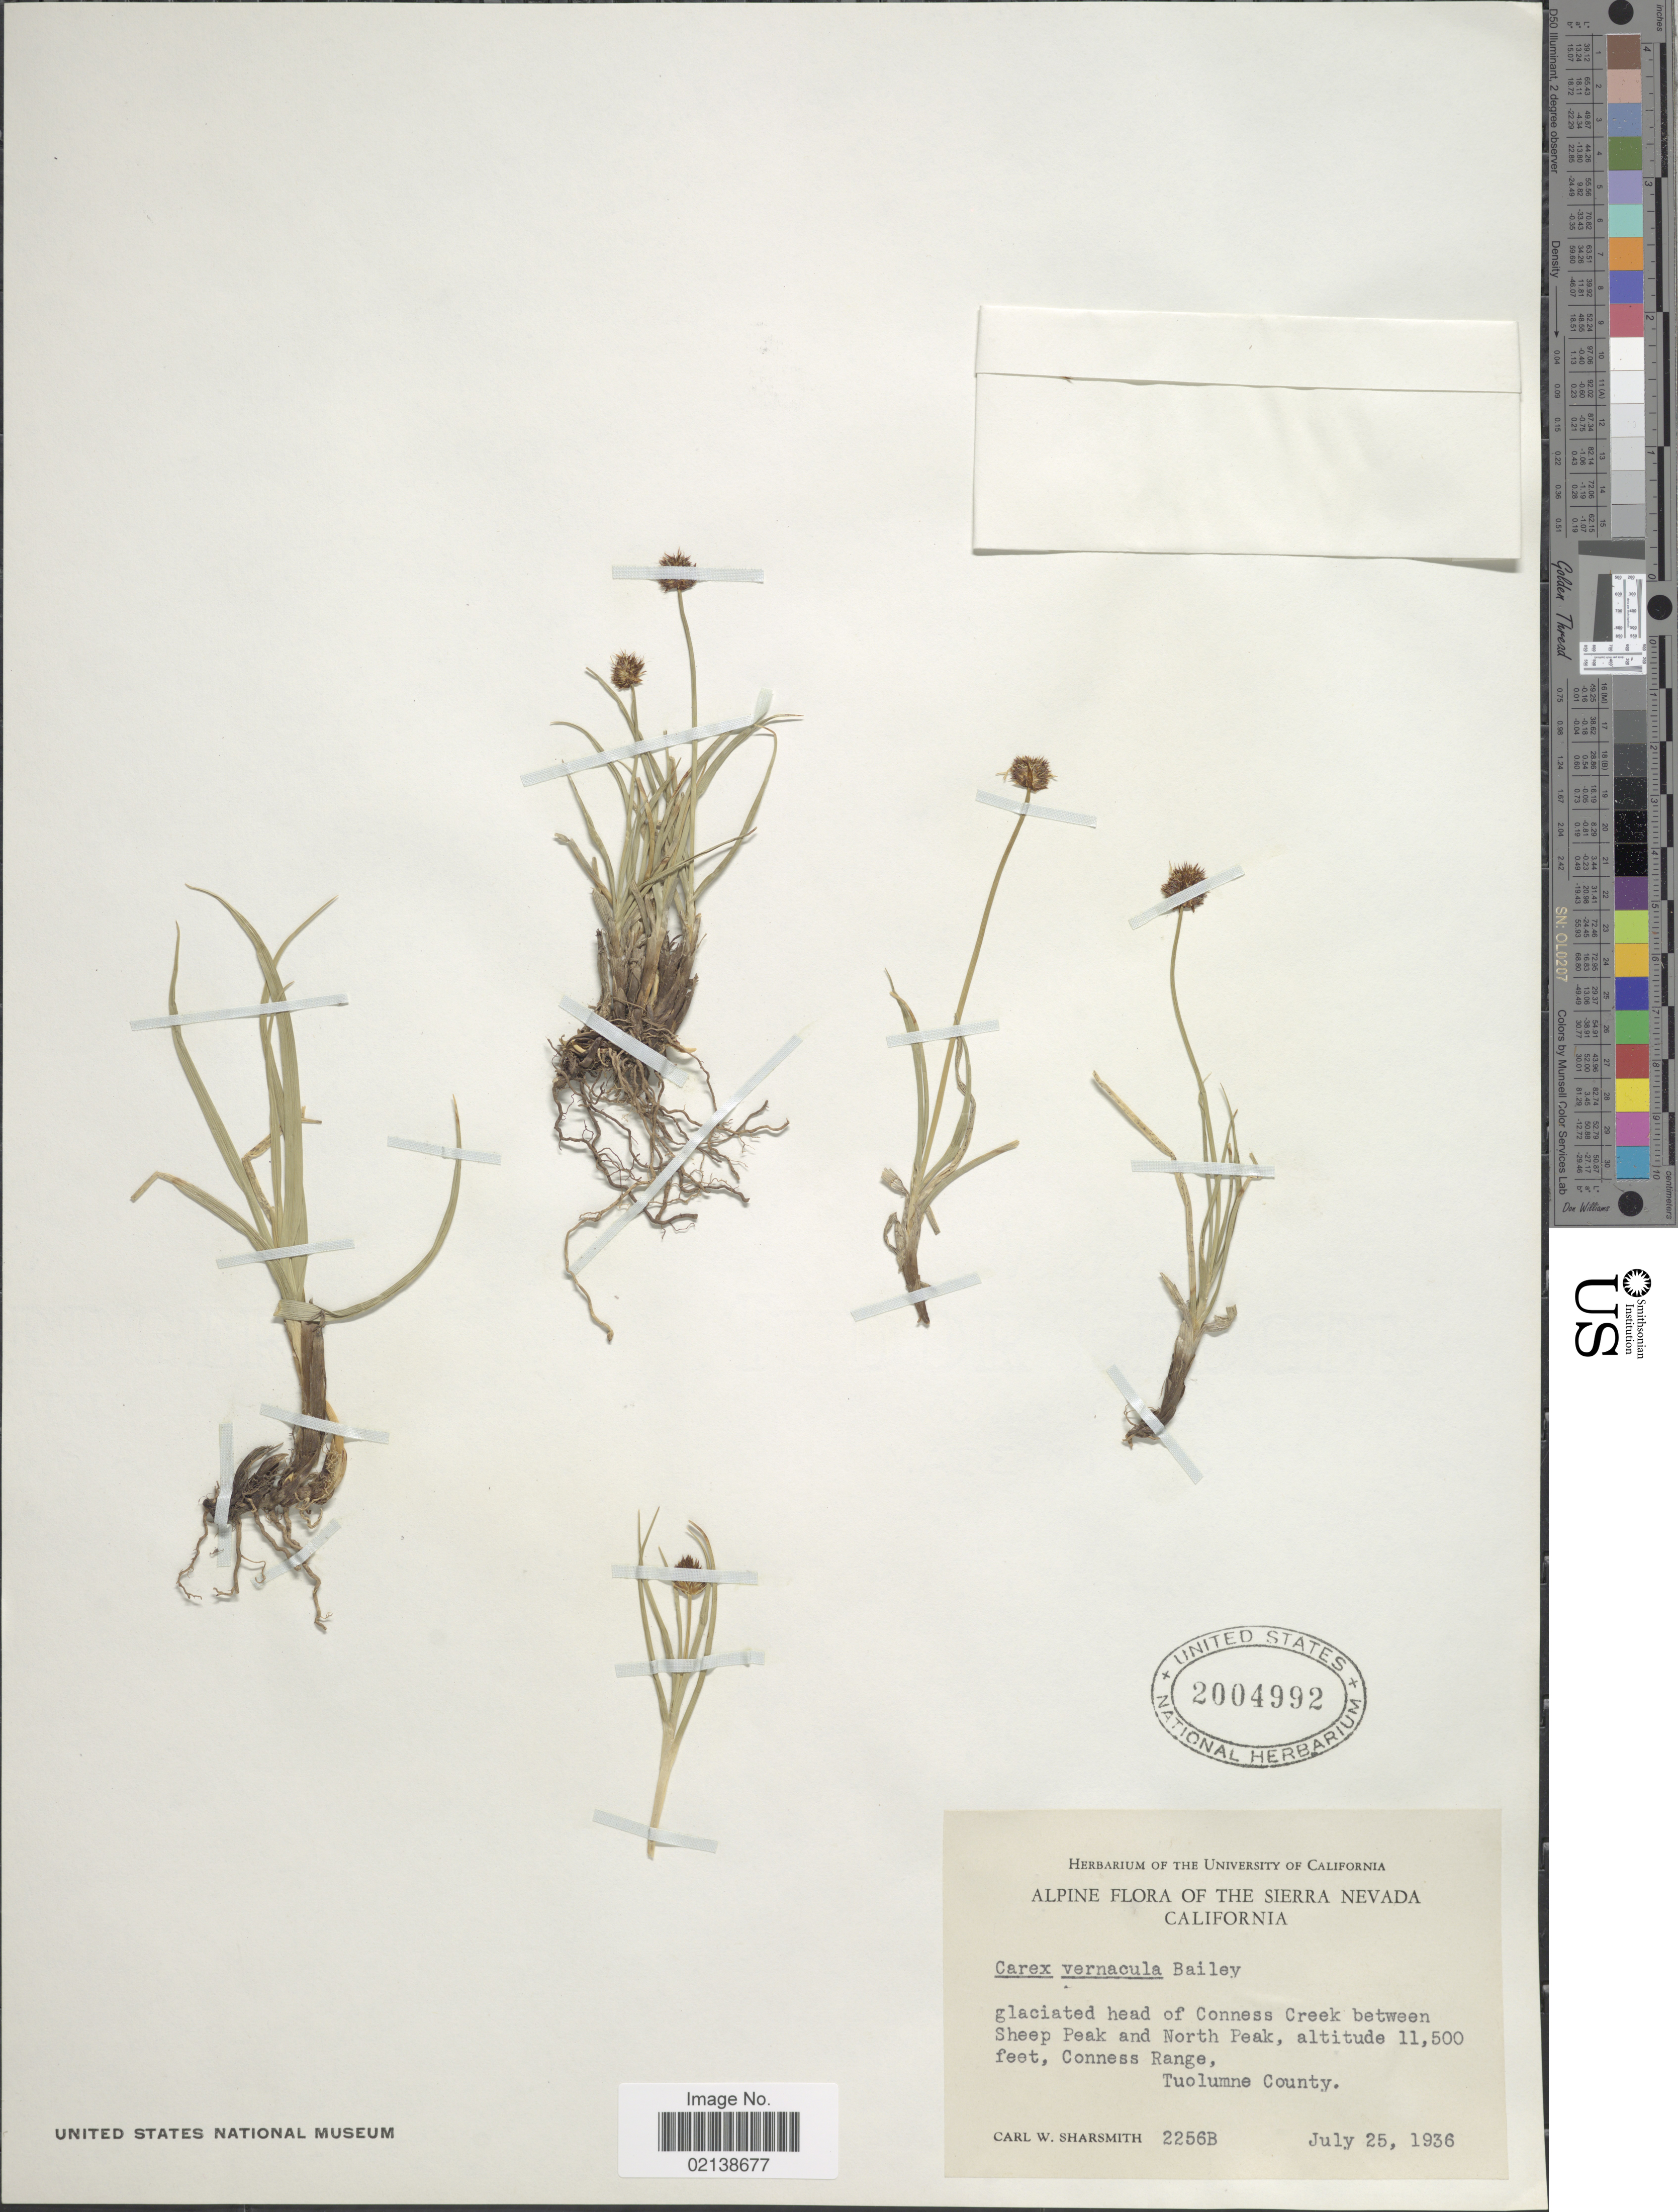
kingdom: Plantae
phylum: Tracheophyta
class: Liliopsida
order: Poales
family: Cyperaceae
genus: Carex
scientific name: Carex vernacula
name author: L.H. Bailey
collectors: C. Sharsmith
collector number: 2256B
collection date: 1936-07-25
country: United States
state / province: California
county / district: Tuolumne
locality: Alpine Flora Of The Sierra Nevada California, Glaciated head of Conness Creek between Sheep Peak and North Peak, Conness Range, Tuolumne County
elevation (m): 3505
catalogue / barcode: US 2004992